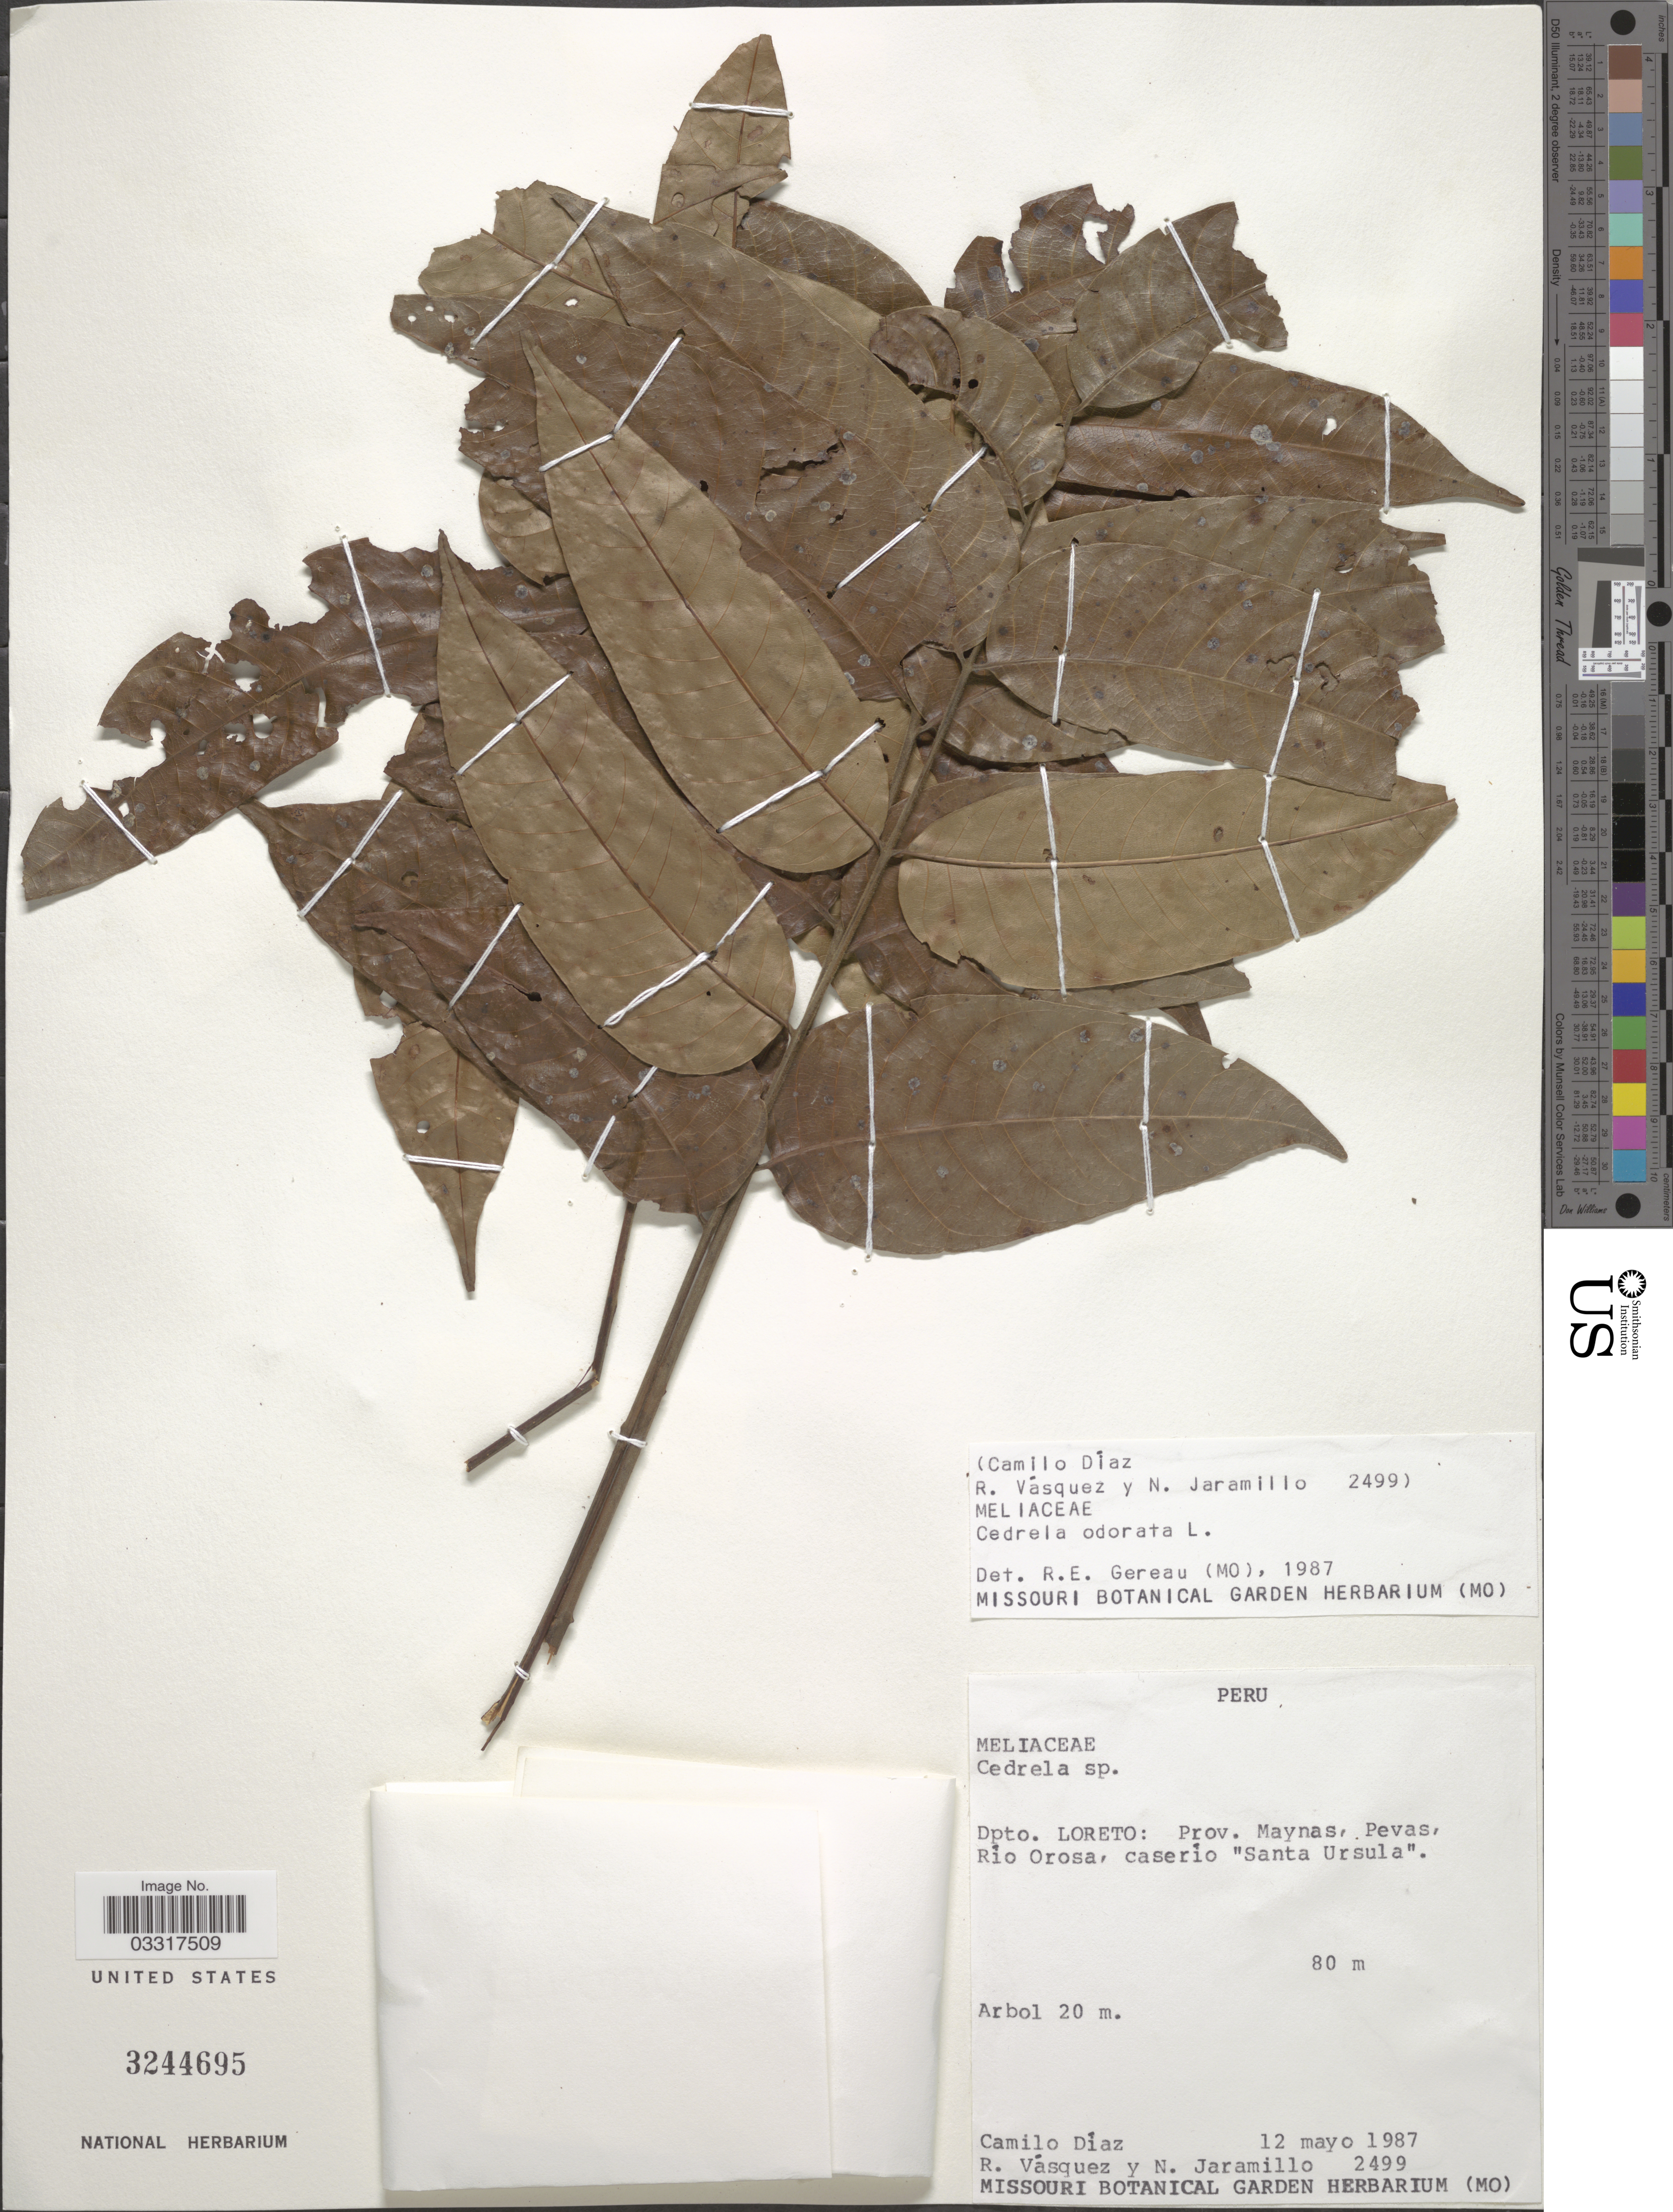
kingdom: Plantae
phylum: Tracheophyta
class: Magnoliopsida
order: Sapindales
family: Meliaceae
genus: Cedrela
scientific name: Cedrela odorata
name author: L.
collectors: C. Díaz, R. Vásquez & N. Jaramillo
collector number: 2499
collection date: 1987-05-12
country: Peru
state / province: Loreto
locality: Dpto. Loreto: Prov. Maynas, Pevas, Rio Orosa, caserio "Santa Ursula".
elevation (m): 80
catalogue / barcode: US 3244695